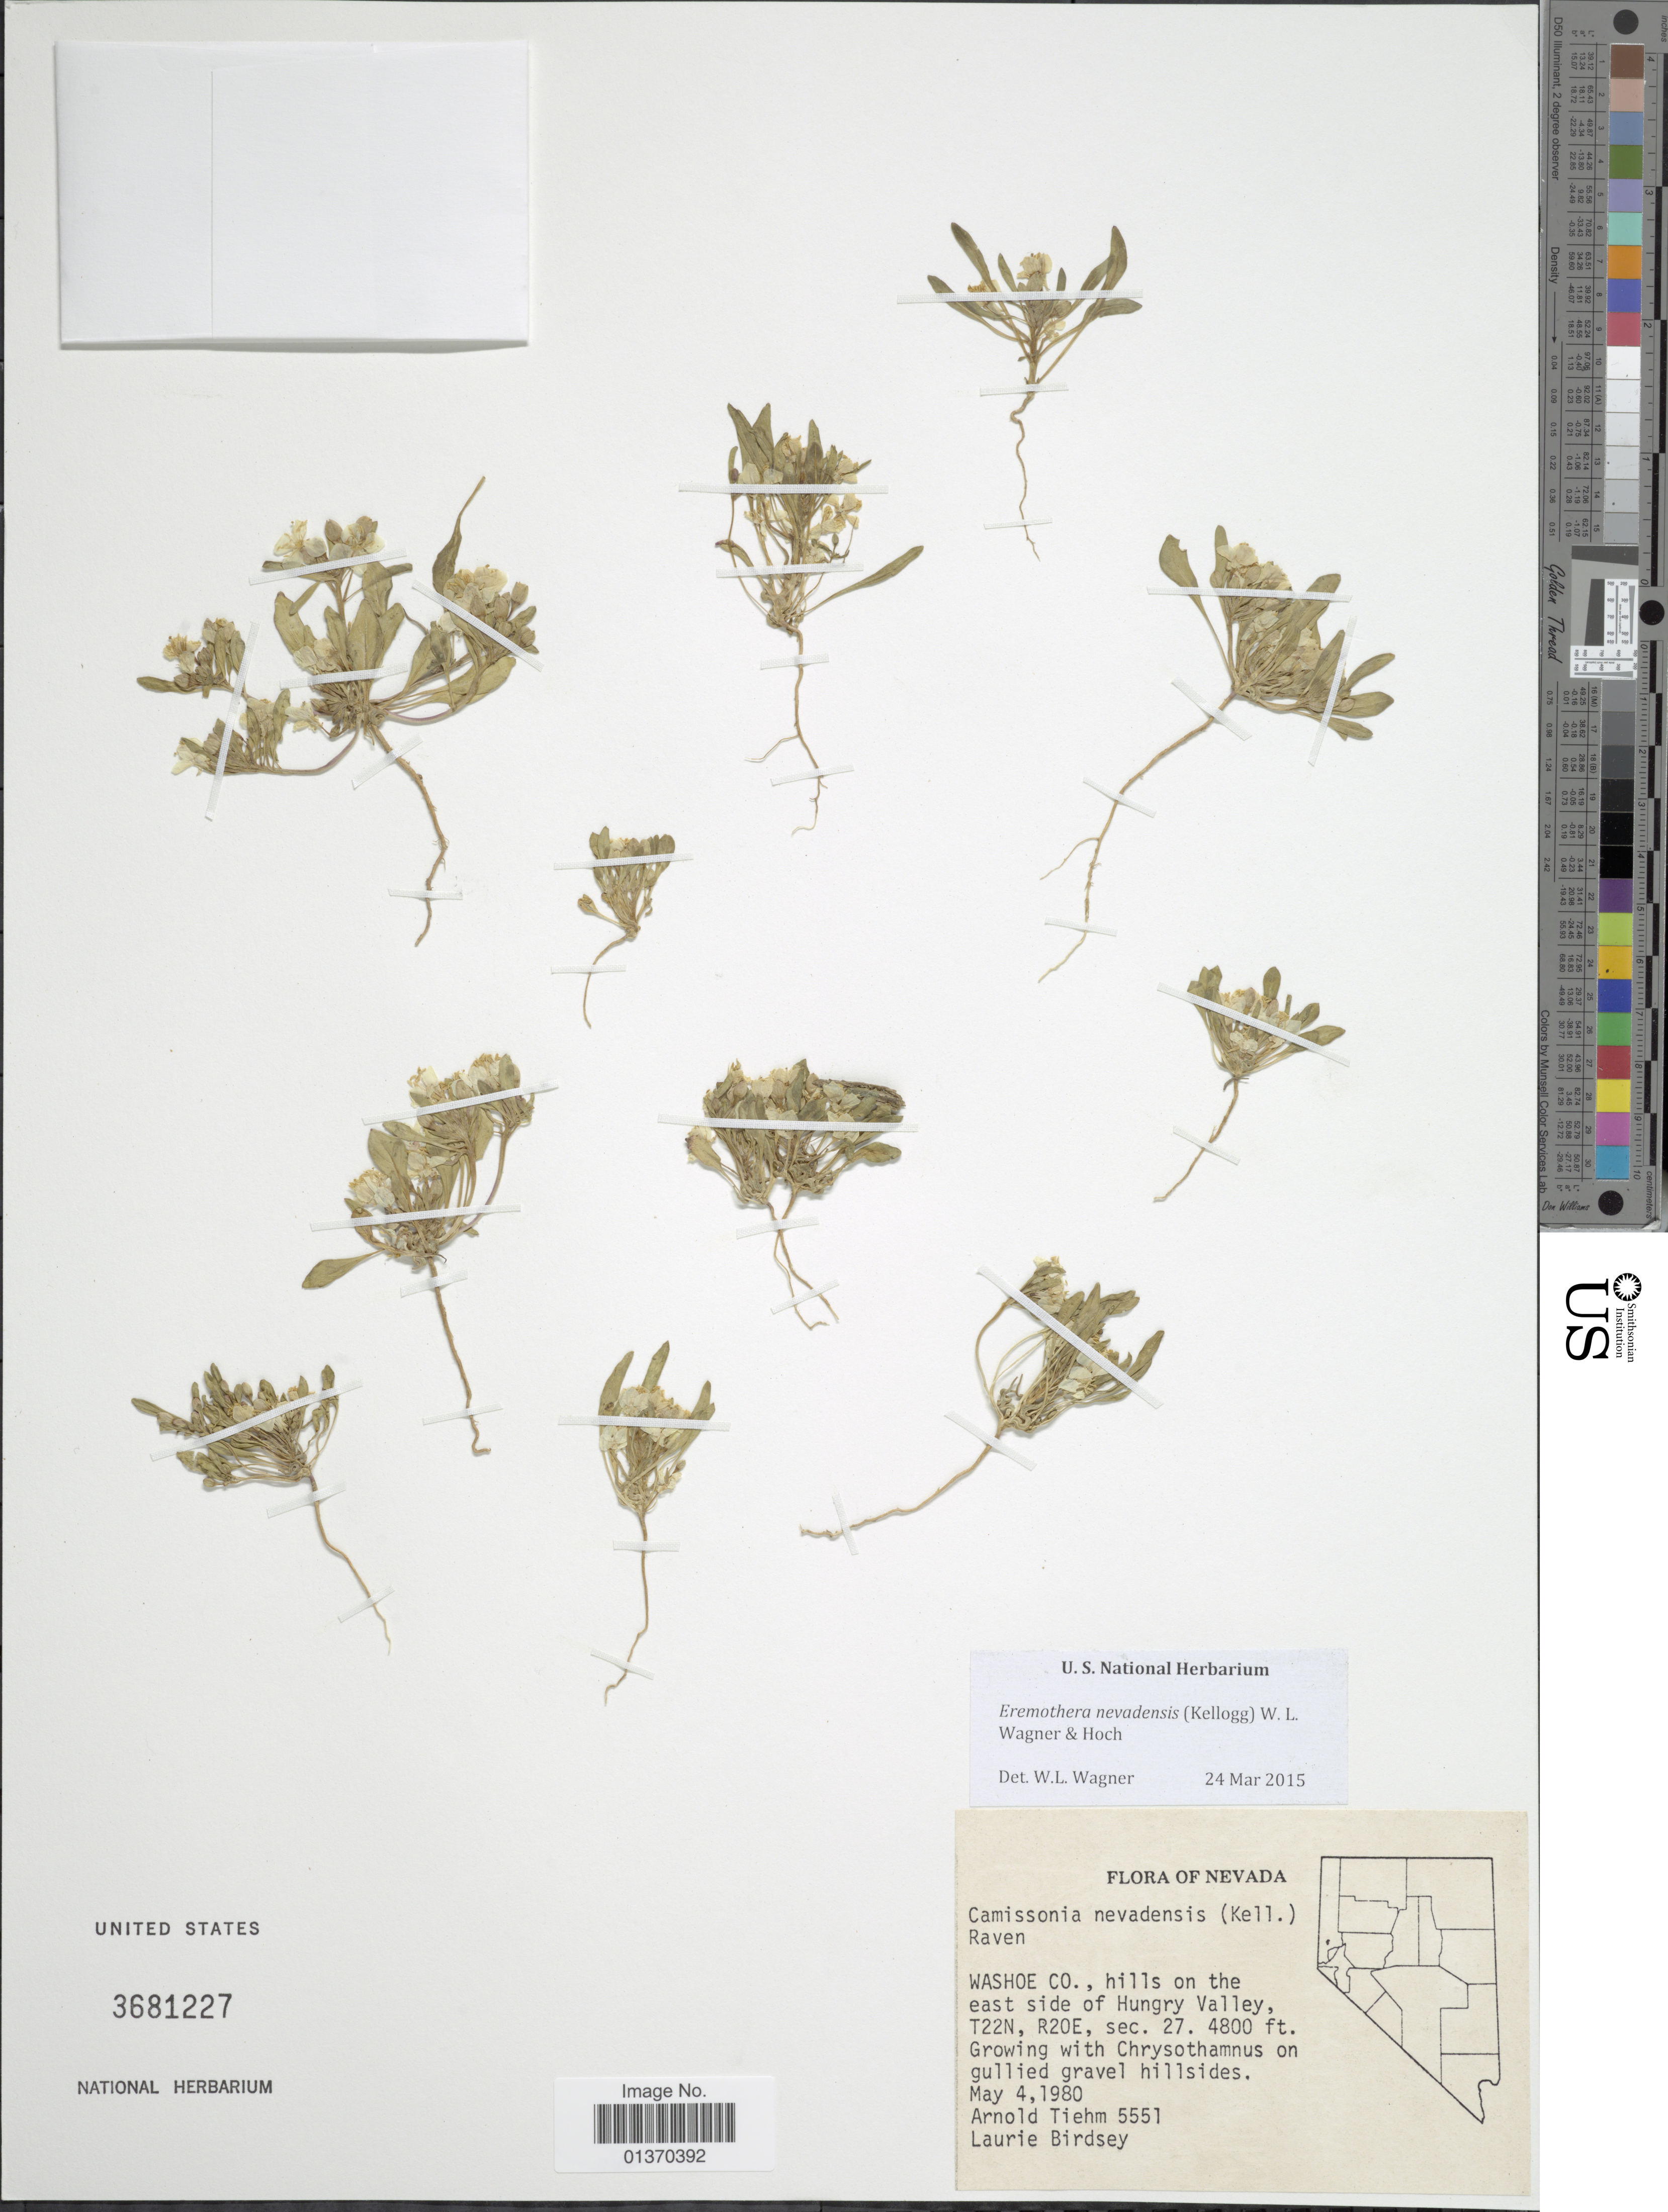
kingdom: Plantae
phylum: Tracheophyta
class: Magnoliopsida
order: Myrtales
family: Onagraceae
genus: Eremothera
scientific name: Eremothera nevadensis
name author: (Kellogg) W.L. Wagner & Hoch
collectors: A. Tiehm & L. Birdsey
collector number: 5551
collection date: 1980-05-04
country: United States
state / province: Nevada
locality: Washoe Co., hills on the east side of Hungry Valley, T22N, R20E, sec. 27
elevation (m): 1463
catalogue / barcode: US 3681227